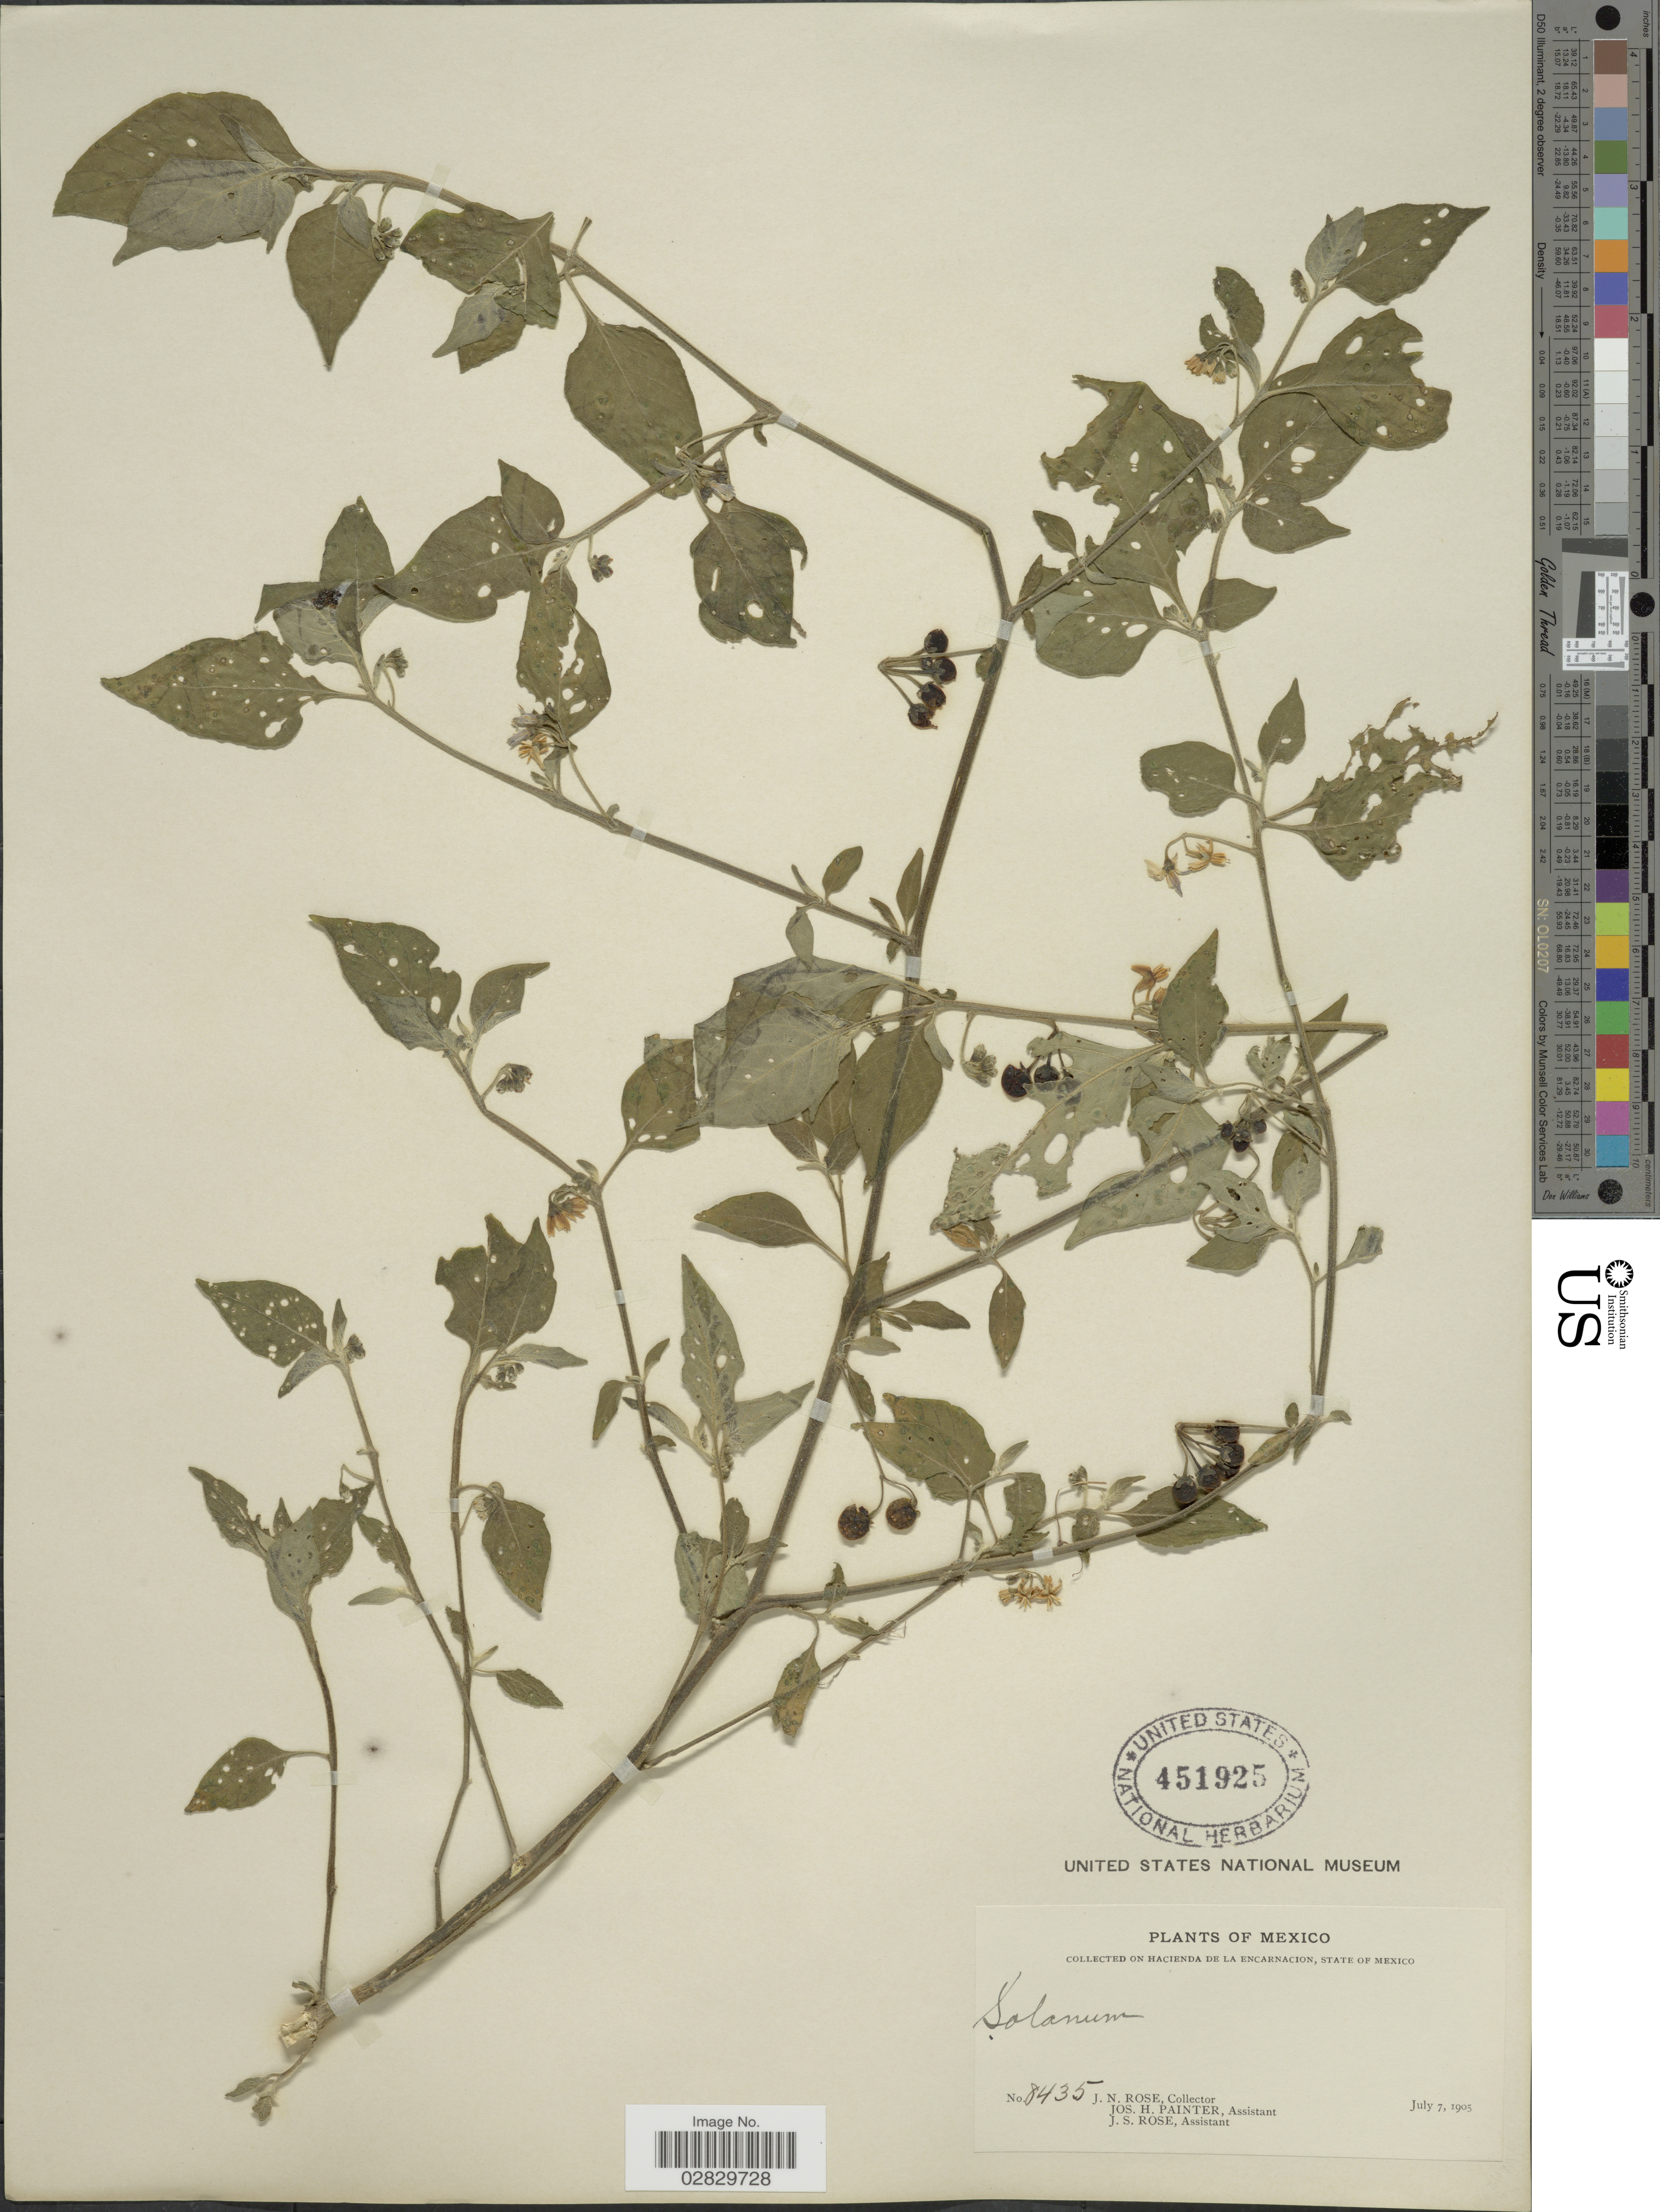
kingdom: Plantae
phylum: Tracheophyta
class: Magnoliopsida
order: Solanales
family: Solanaceae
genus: Solanum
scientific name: Solanum douglasii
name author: Dunal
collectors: J. N. Rose, J. H. Painter & J. S. Rose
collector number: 8435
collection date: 1905-07-07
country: Mexico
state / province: México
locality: Hacienda de la Encarnacion.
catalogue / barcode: US 451925